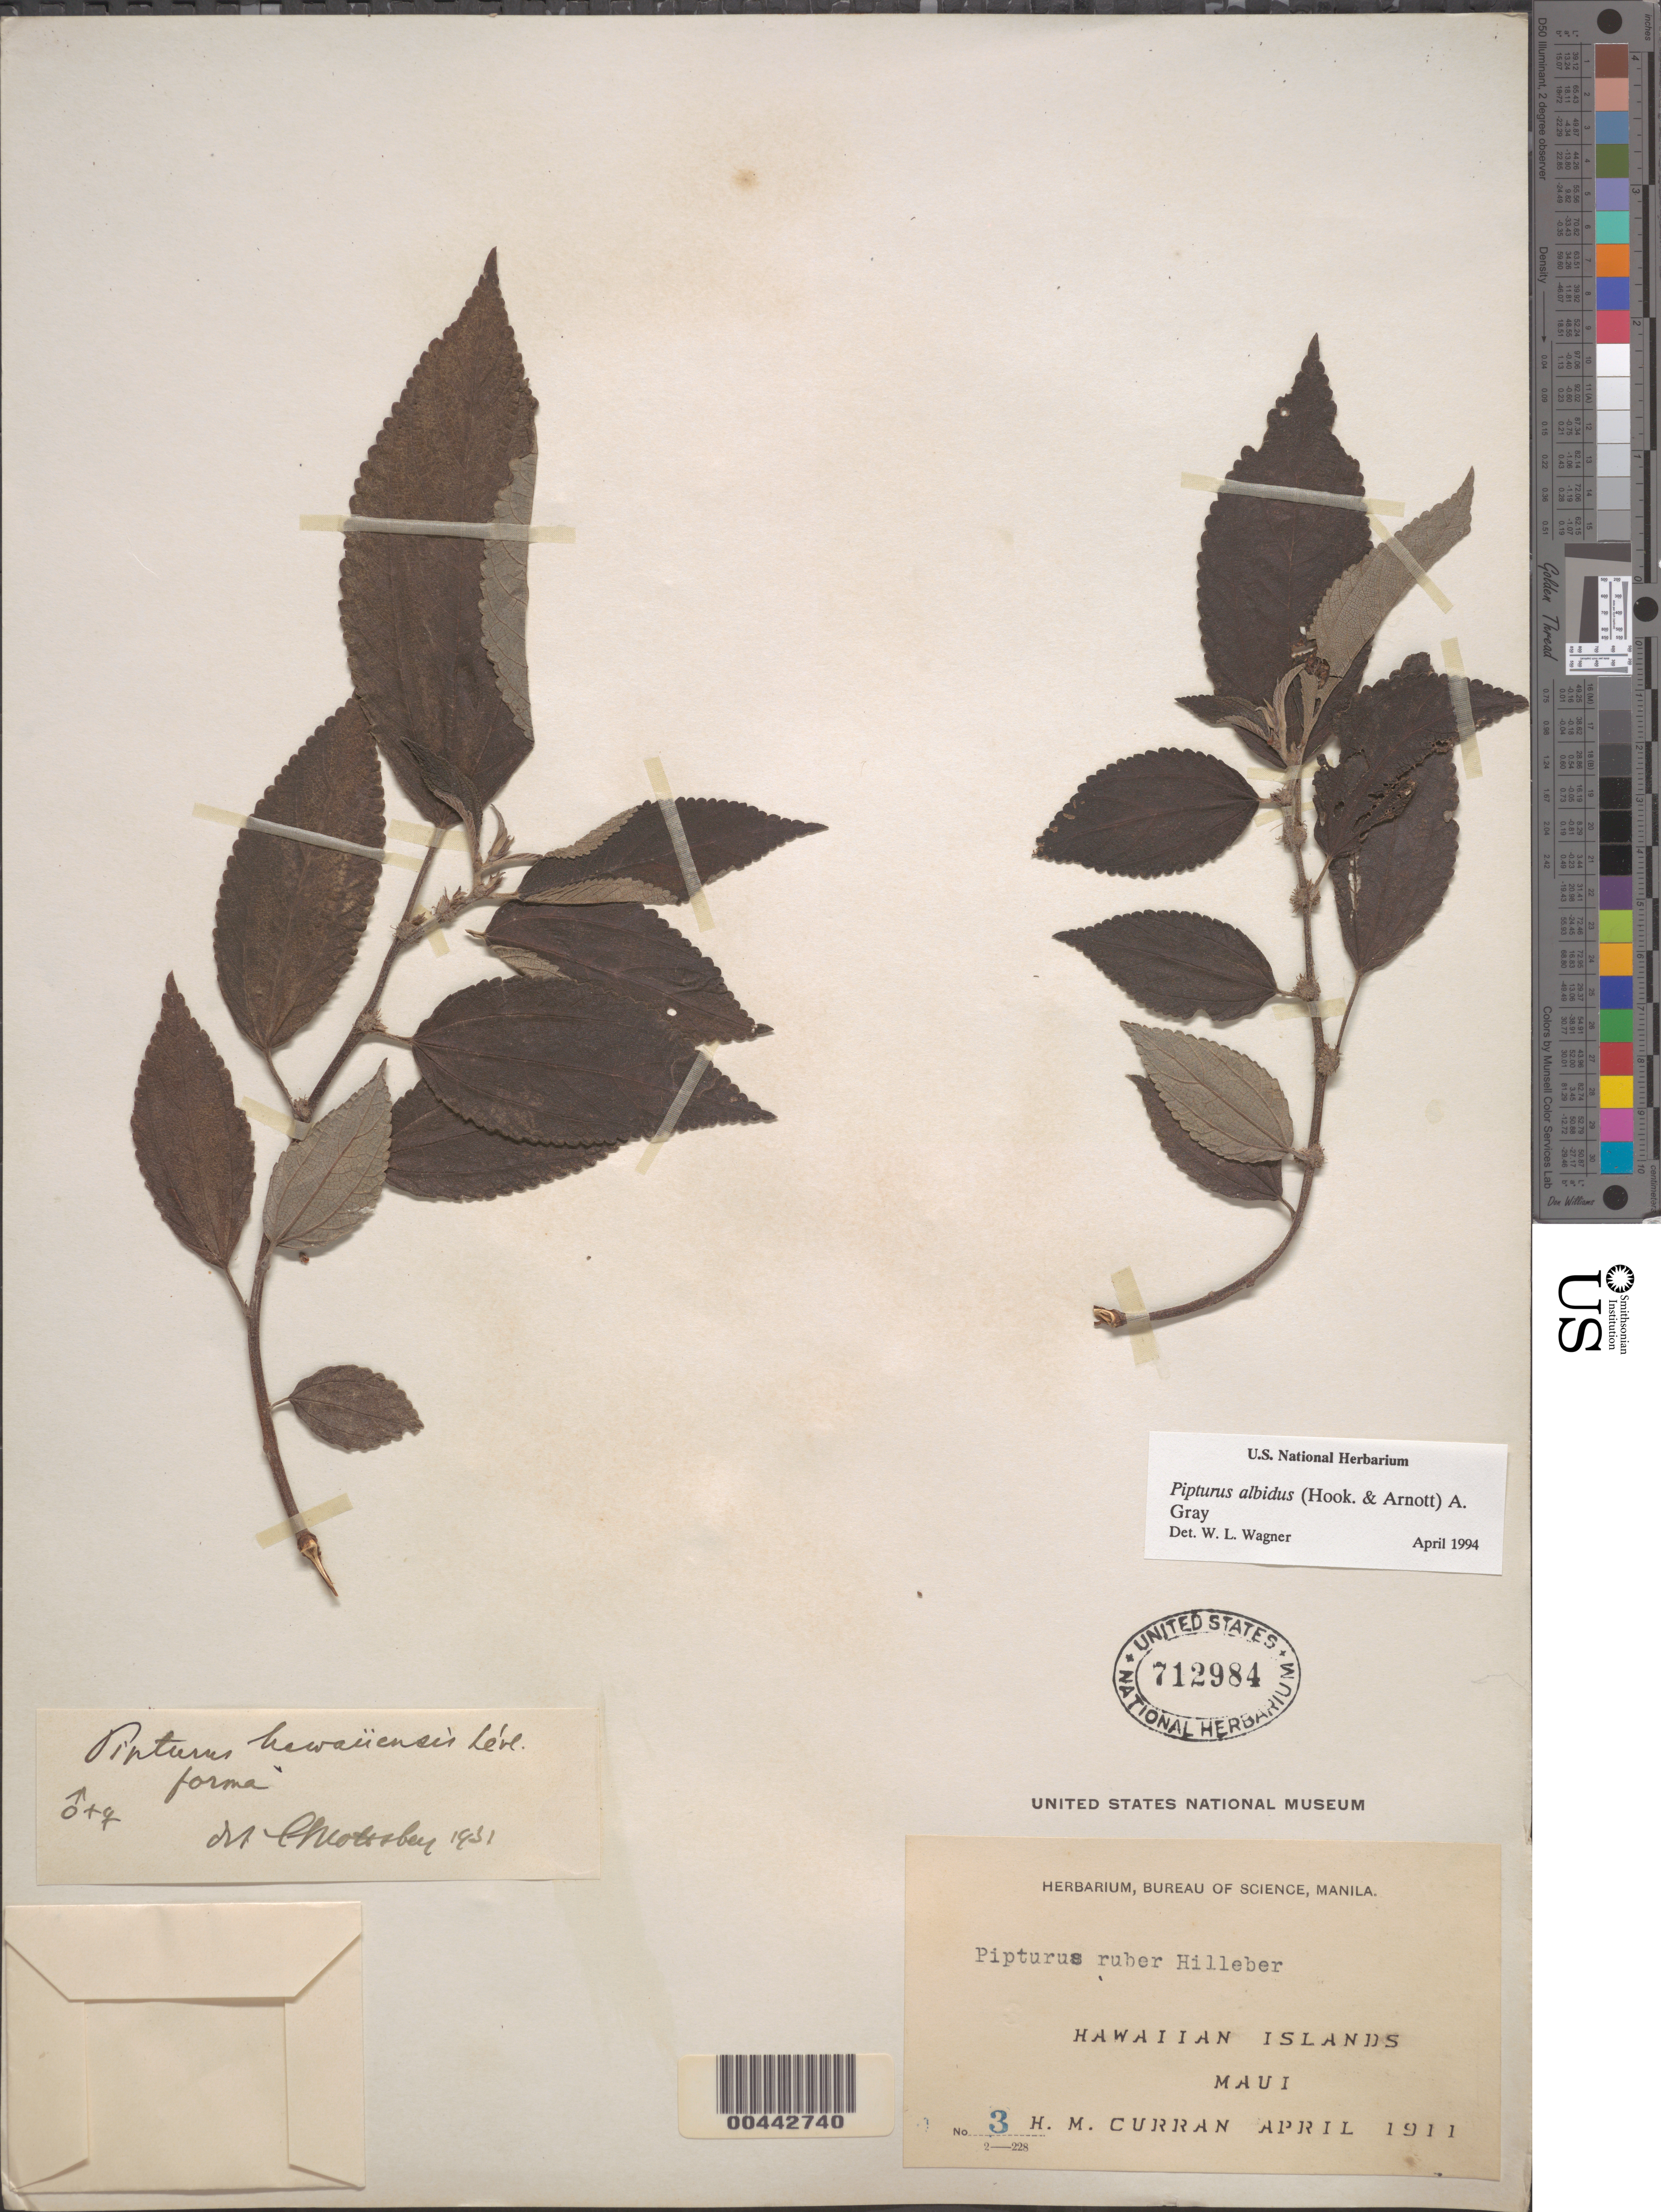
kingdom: Plantae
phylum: Tracheophyta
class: Magnoliopsida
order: Rosales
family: Urticaceae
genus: Pipturus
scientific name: Pipturus albidus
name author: (Hook. & Arn.) A. Gray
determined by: Wagner, W. L., (BOT), Smithsonian Institution - National Museum of Natural History (UNITED STATES)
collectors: H. M. Curran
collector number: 3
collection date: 1911-04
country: United States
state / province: Hawaii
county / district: Maui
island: Maui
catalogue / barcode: US 712984